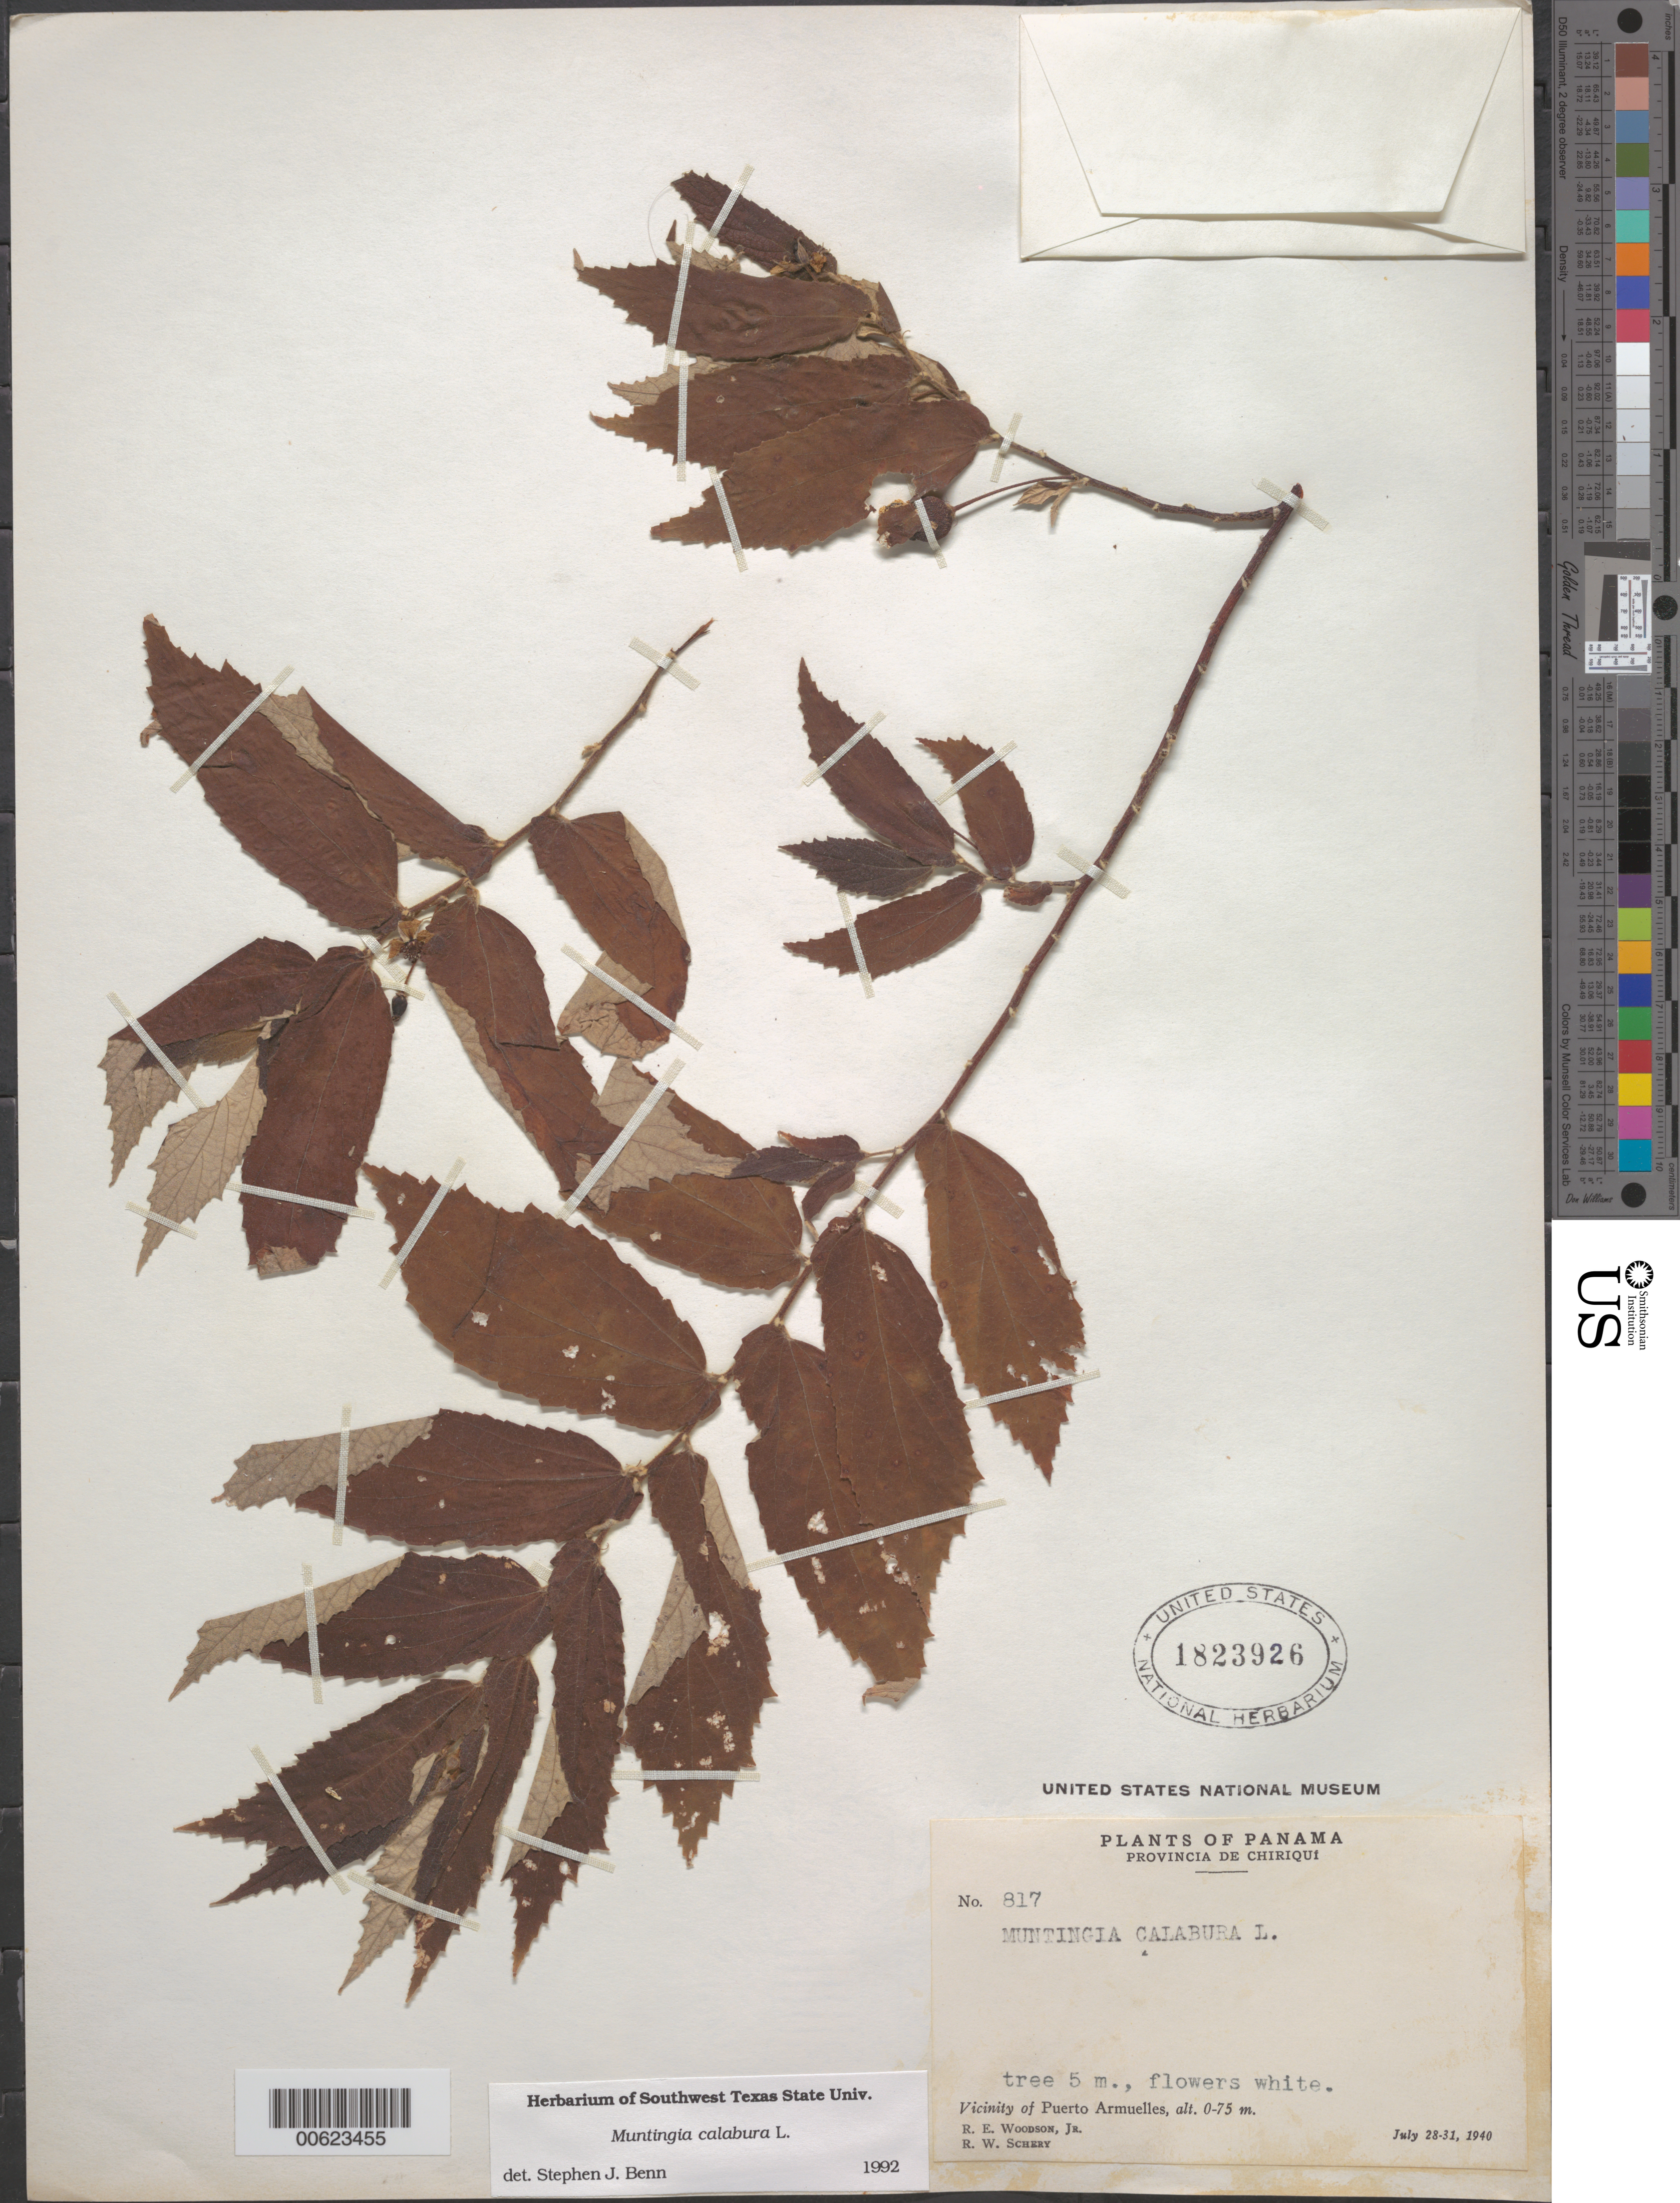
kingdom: Plantae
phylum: Tracheophyta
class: Magnoliopsida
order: Malvales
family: Muntingiaceae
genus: Muntingia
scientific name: Muntingia calabura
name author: L.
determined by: Benn, S. J.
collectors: R. E. Woodson & R. W. Schery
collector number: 817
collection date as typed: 28 Jul 1940 to 31 Jul 1940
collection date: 1940-07-28/1940-07-31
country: Panama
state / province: Chiriquí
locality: Vicinity of Puerto Armuelles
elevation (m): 0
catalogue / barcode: US 1823926